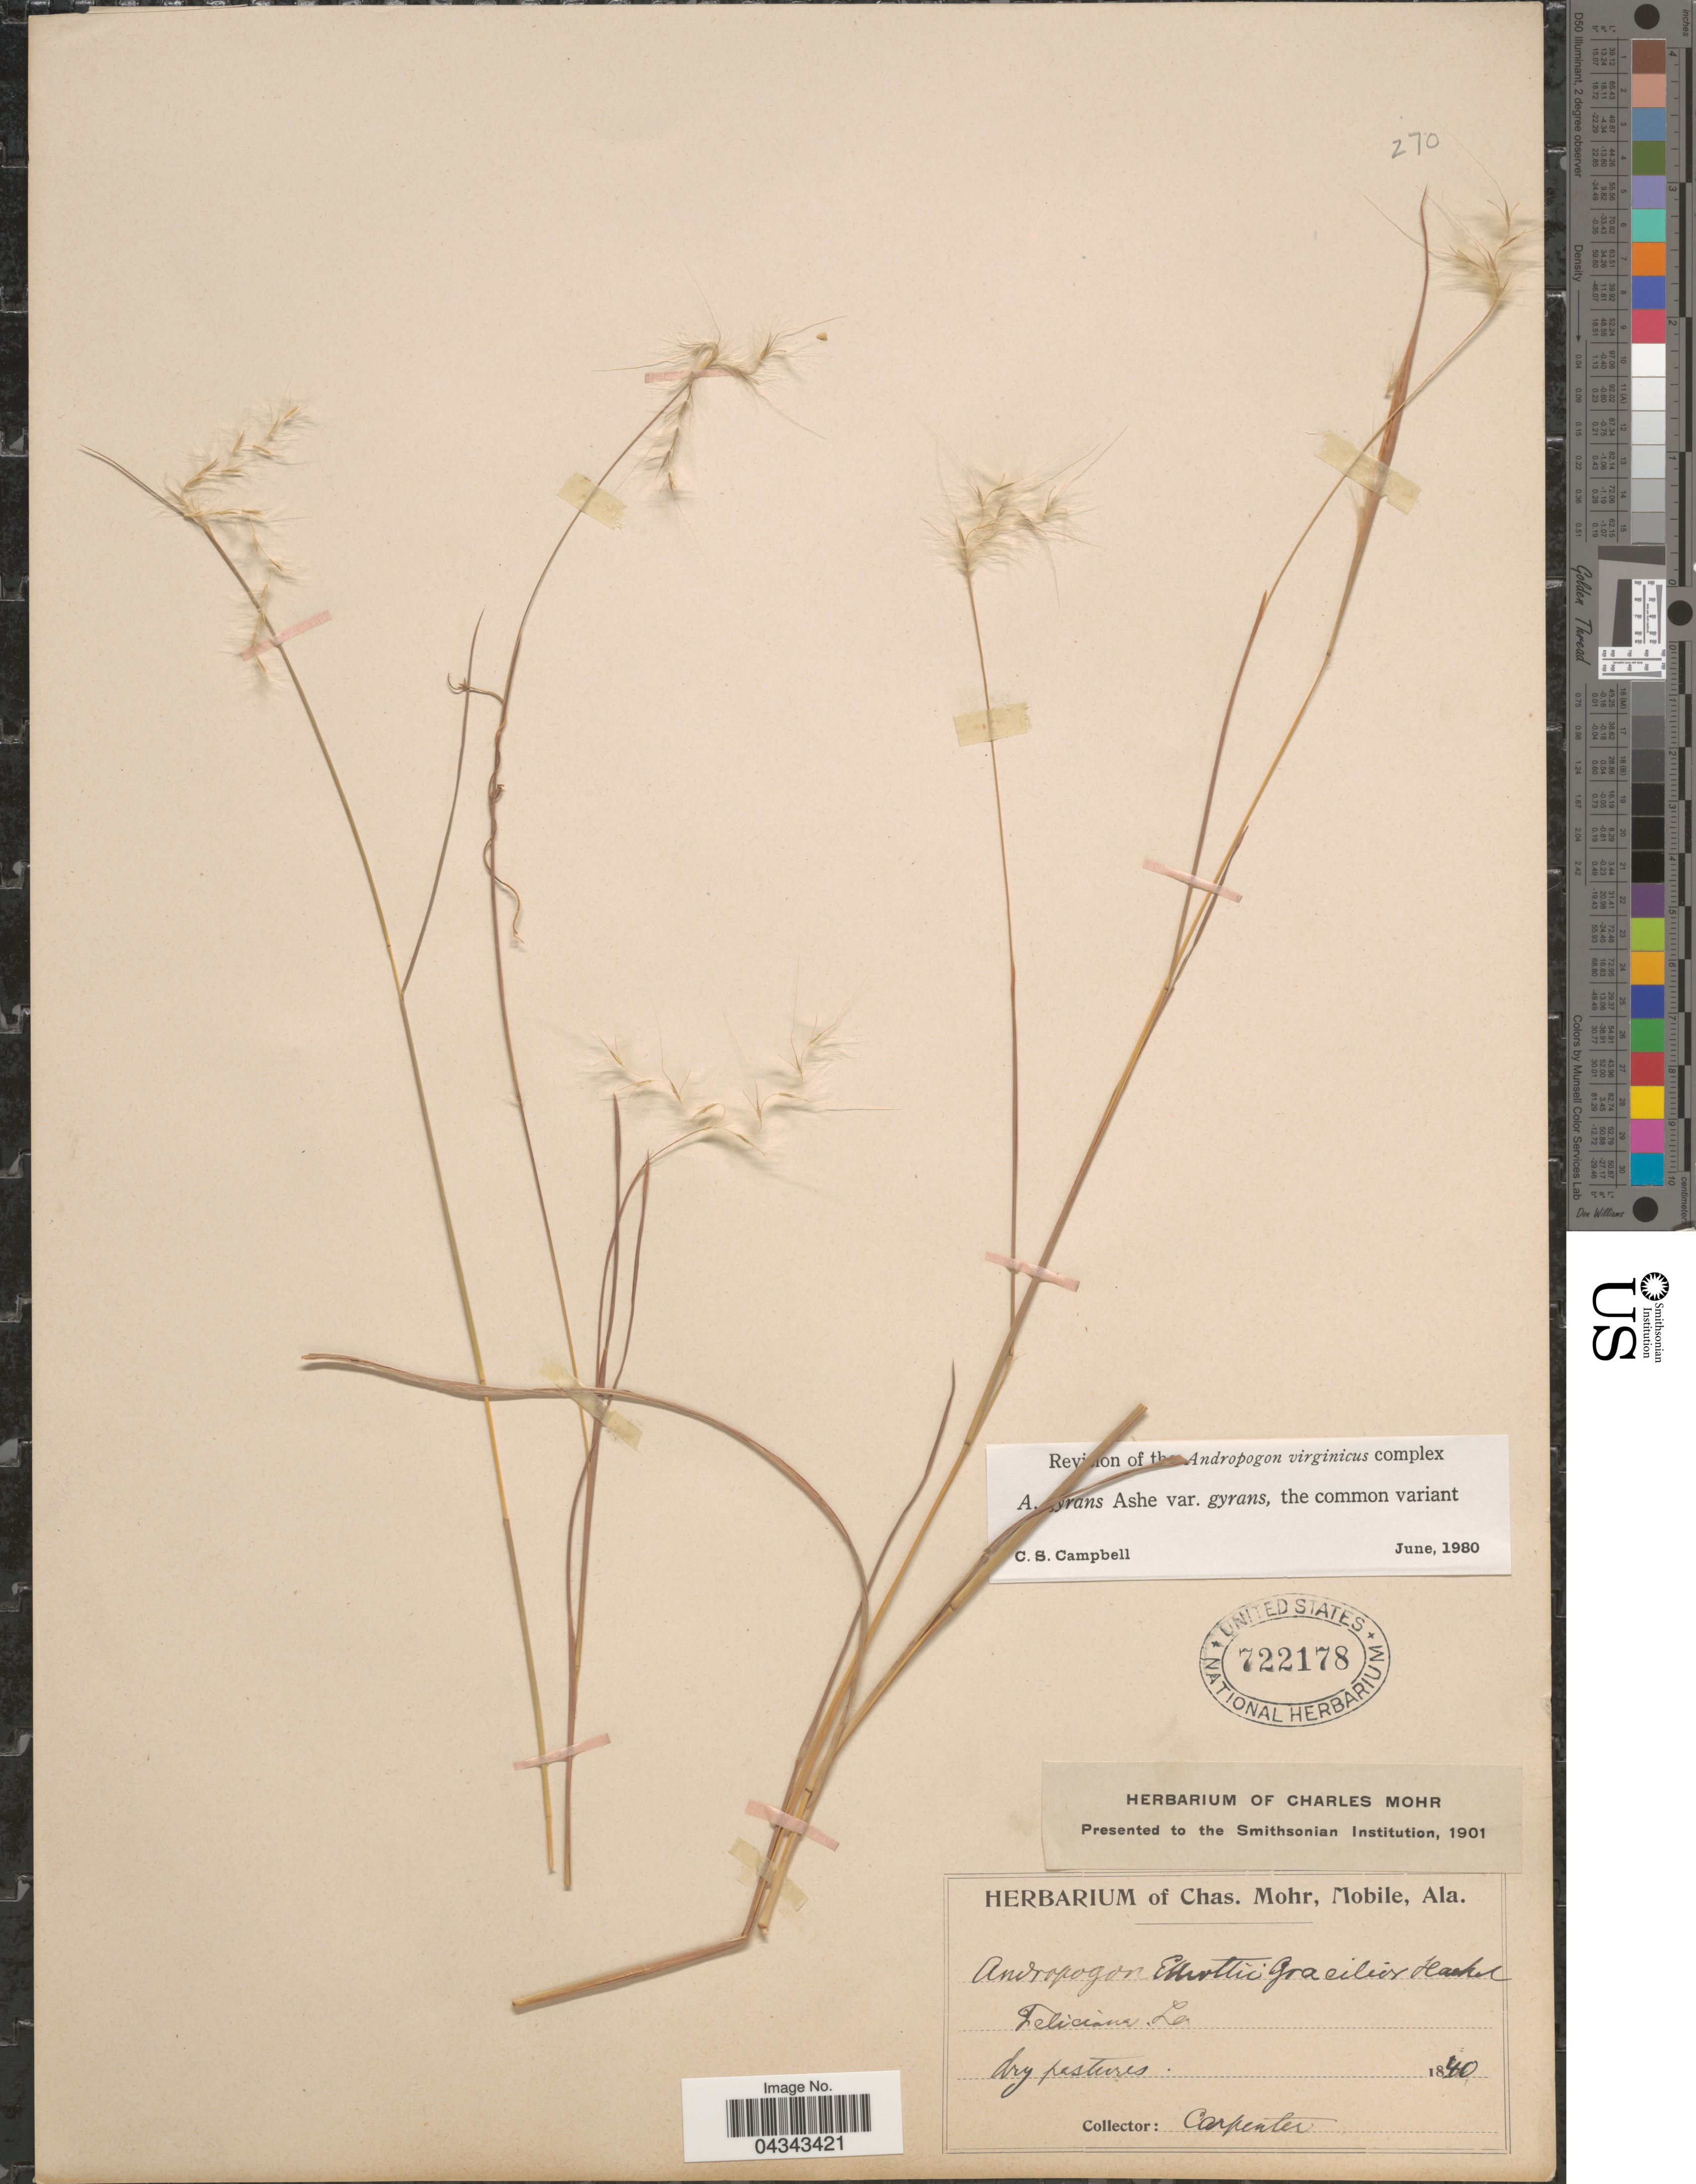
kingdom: Plantae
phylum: Tracheophyta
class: Liliopsida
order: Poales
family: Poaceae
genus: Andropogon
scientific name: Andropogon gyrans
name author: Ashe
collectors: -. Carpenter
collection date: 1840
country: United States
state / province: Louisiana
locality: Feliciana. Dry pastures.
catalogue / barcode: US 722178